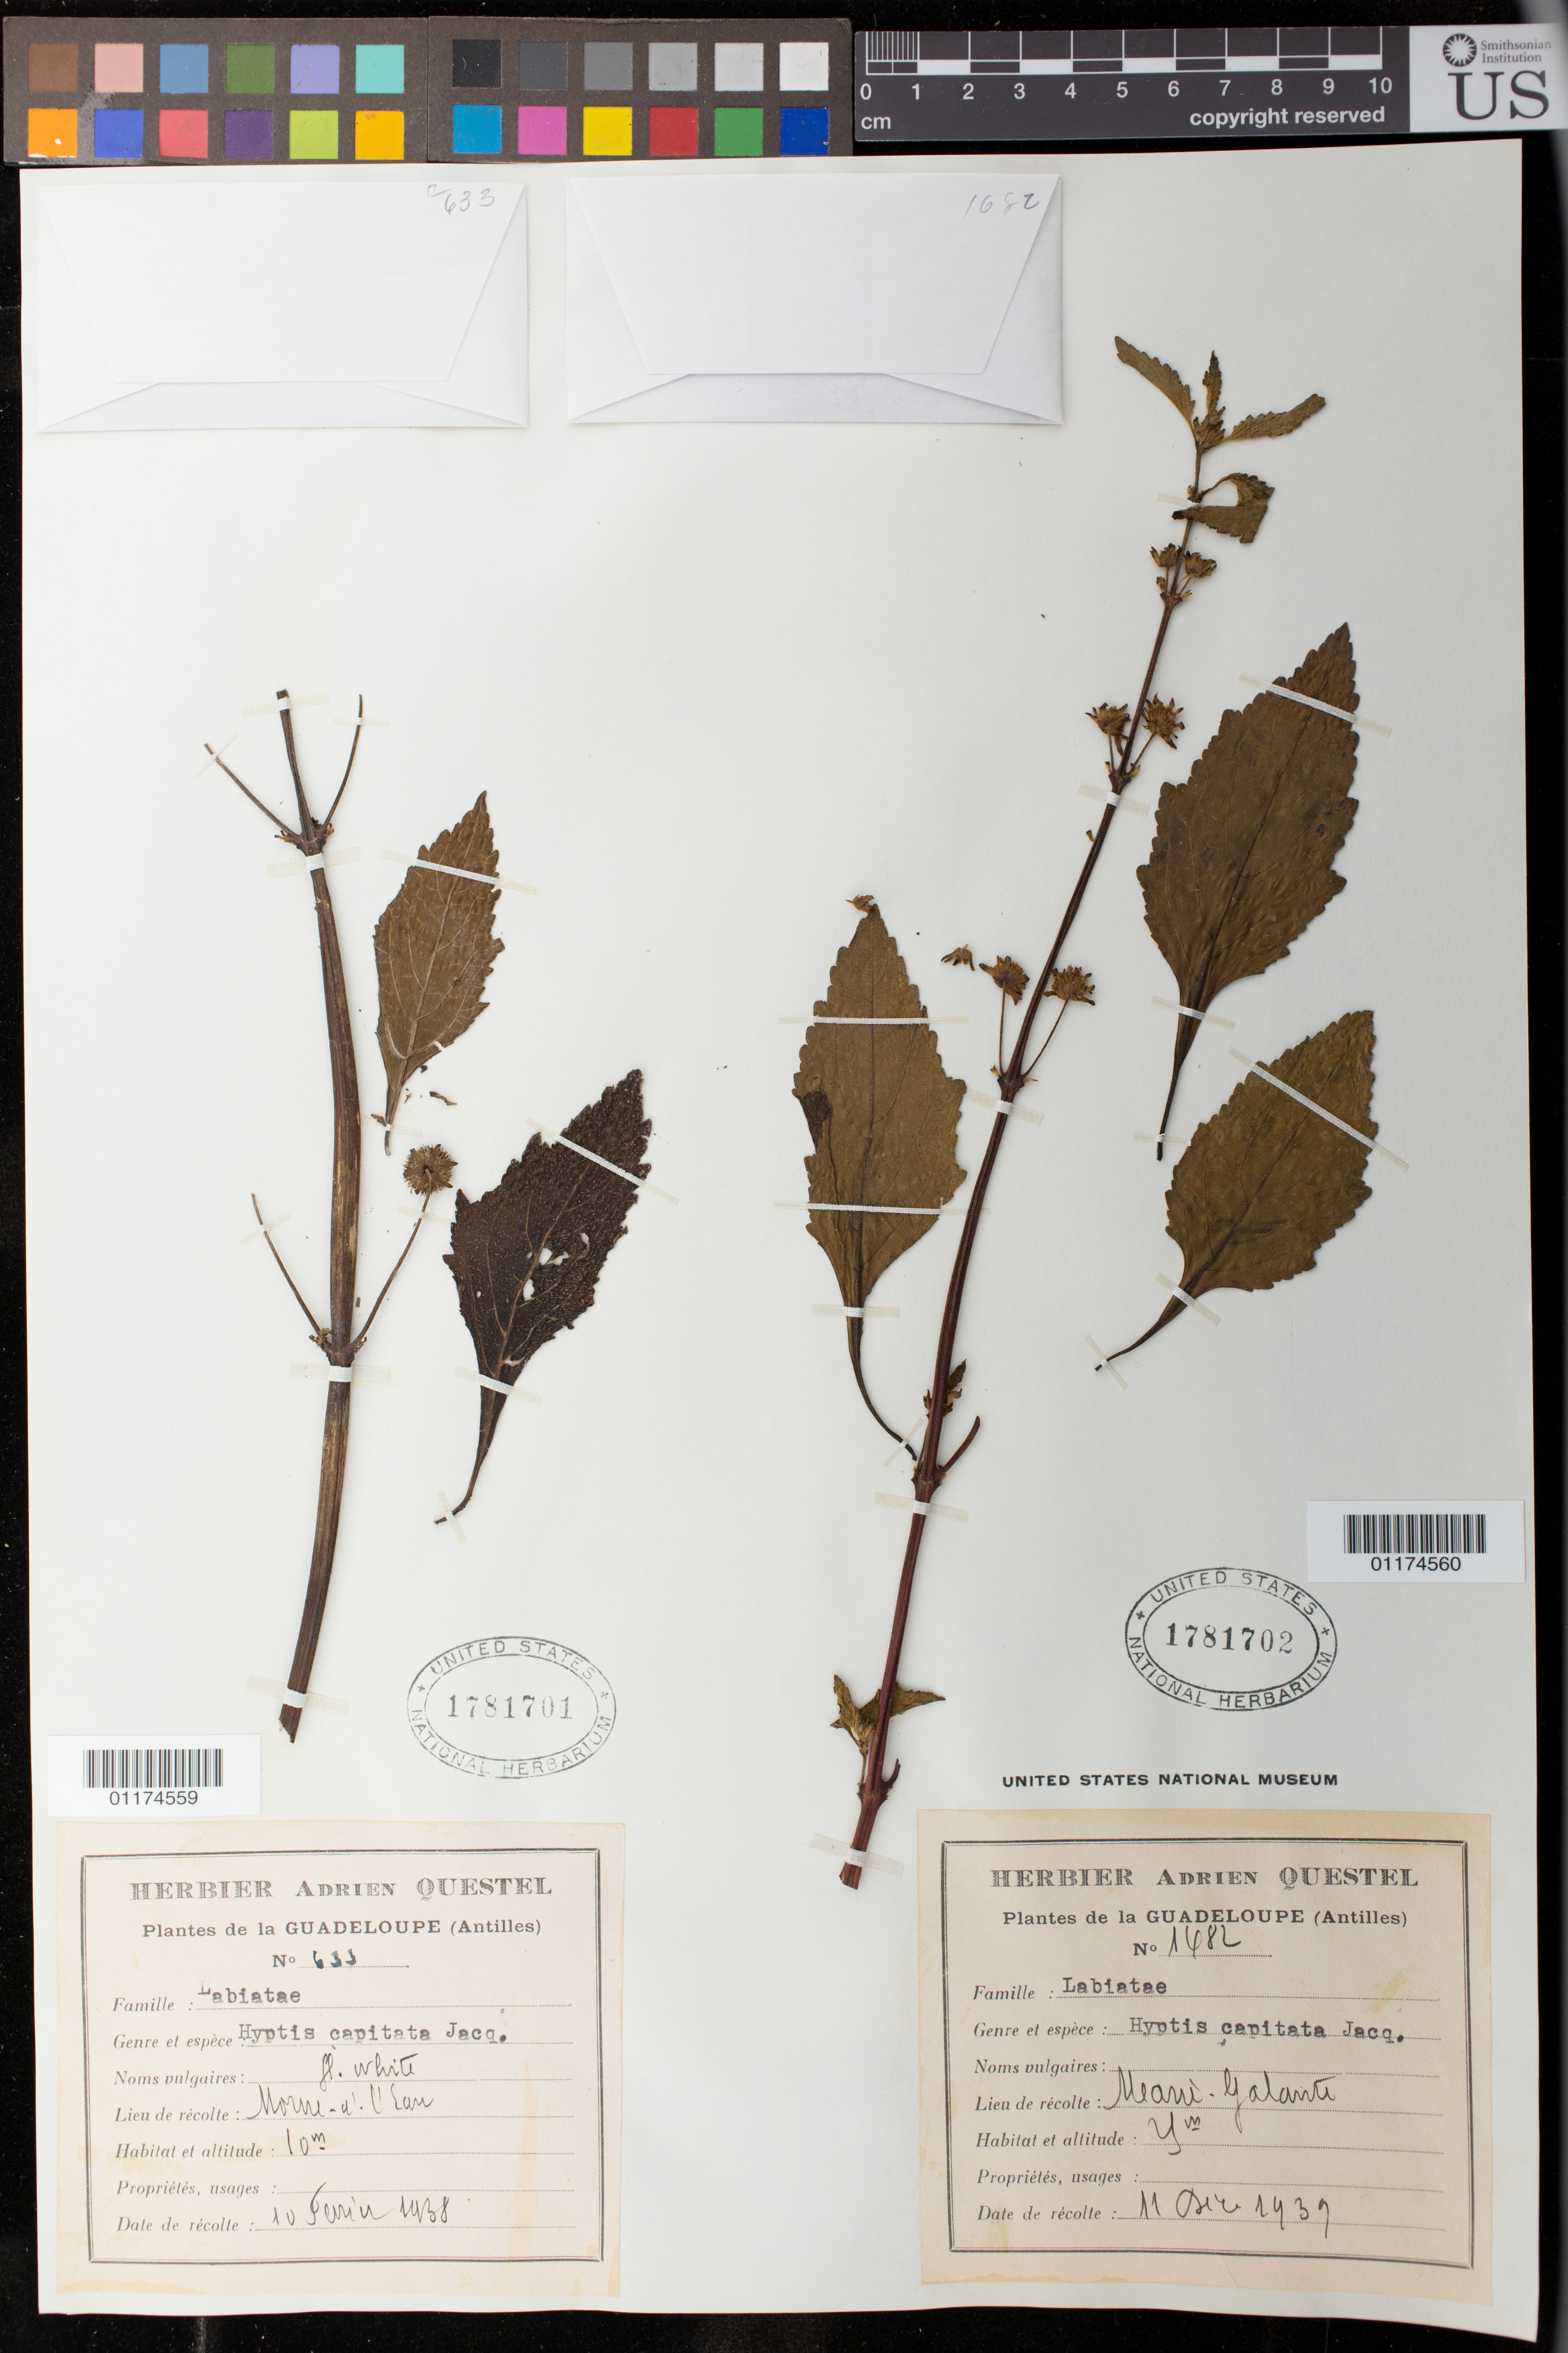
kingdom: Plantae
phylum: Tracheophyta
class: Magnoliopsida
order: Lamiales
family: Lamiaceae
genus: Hyptis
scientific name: Hyptis capitata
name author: Jacq.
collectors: A. Questel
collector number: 1682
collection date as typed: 11 Dec 1939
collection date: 1939-12-11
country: Guadeloupe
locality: Marie-Galante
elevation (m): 25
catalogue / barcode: US 1781702